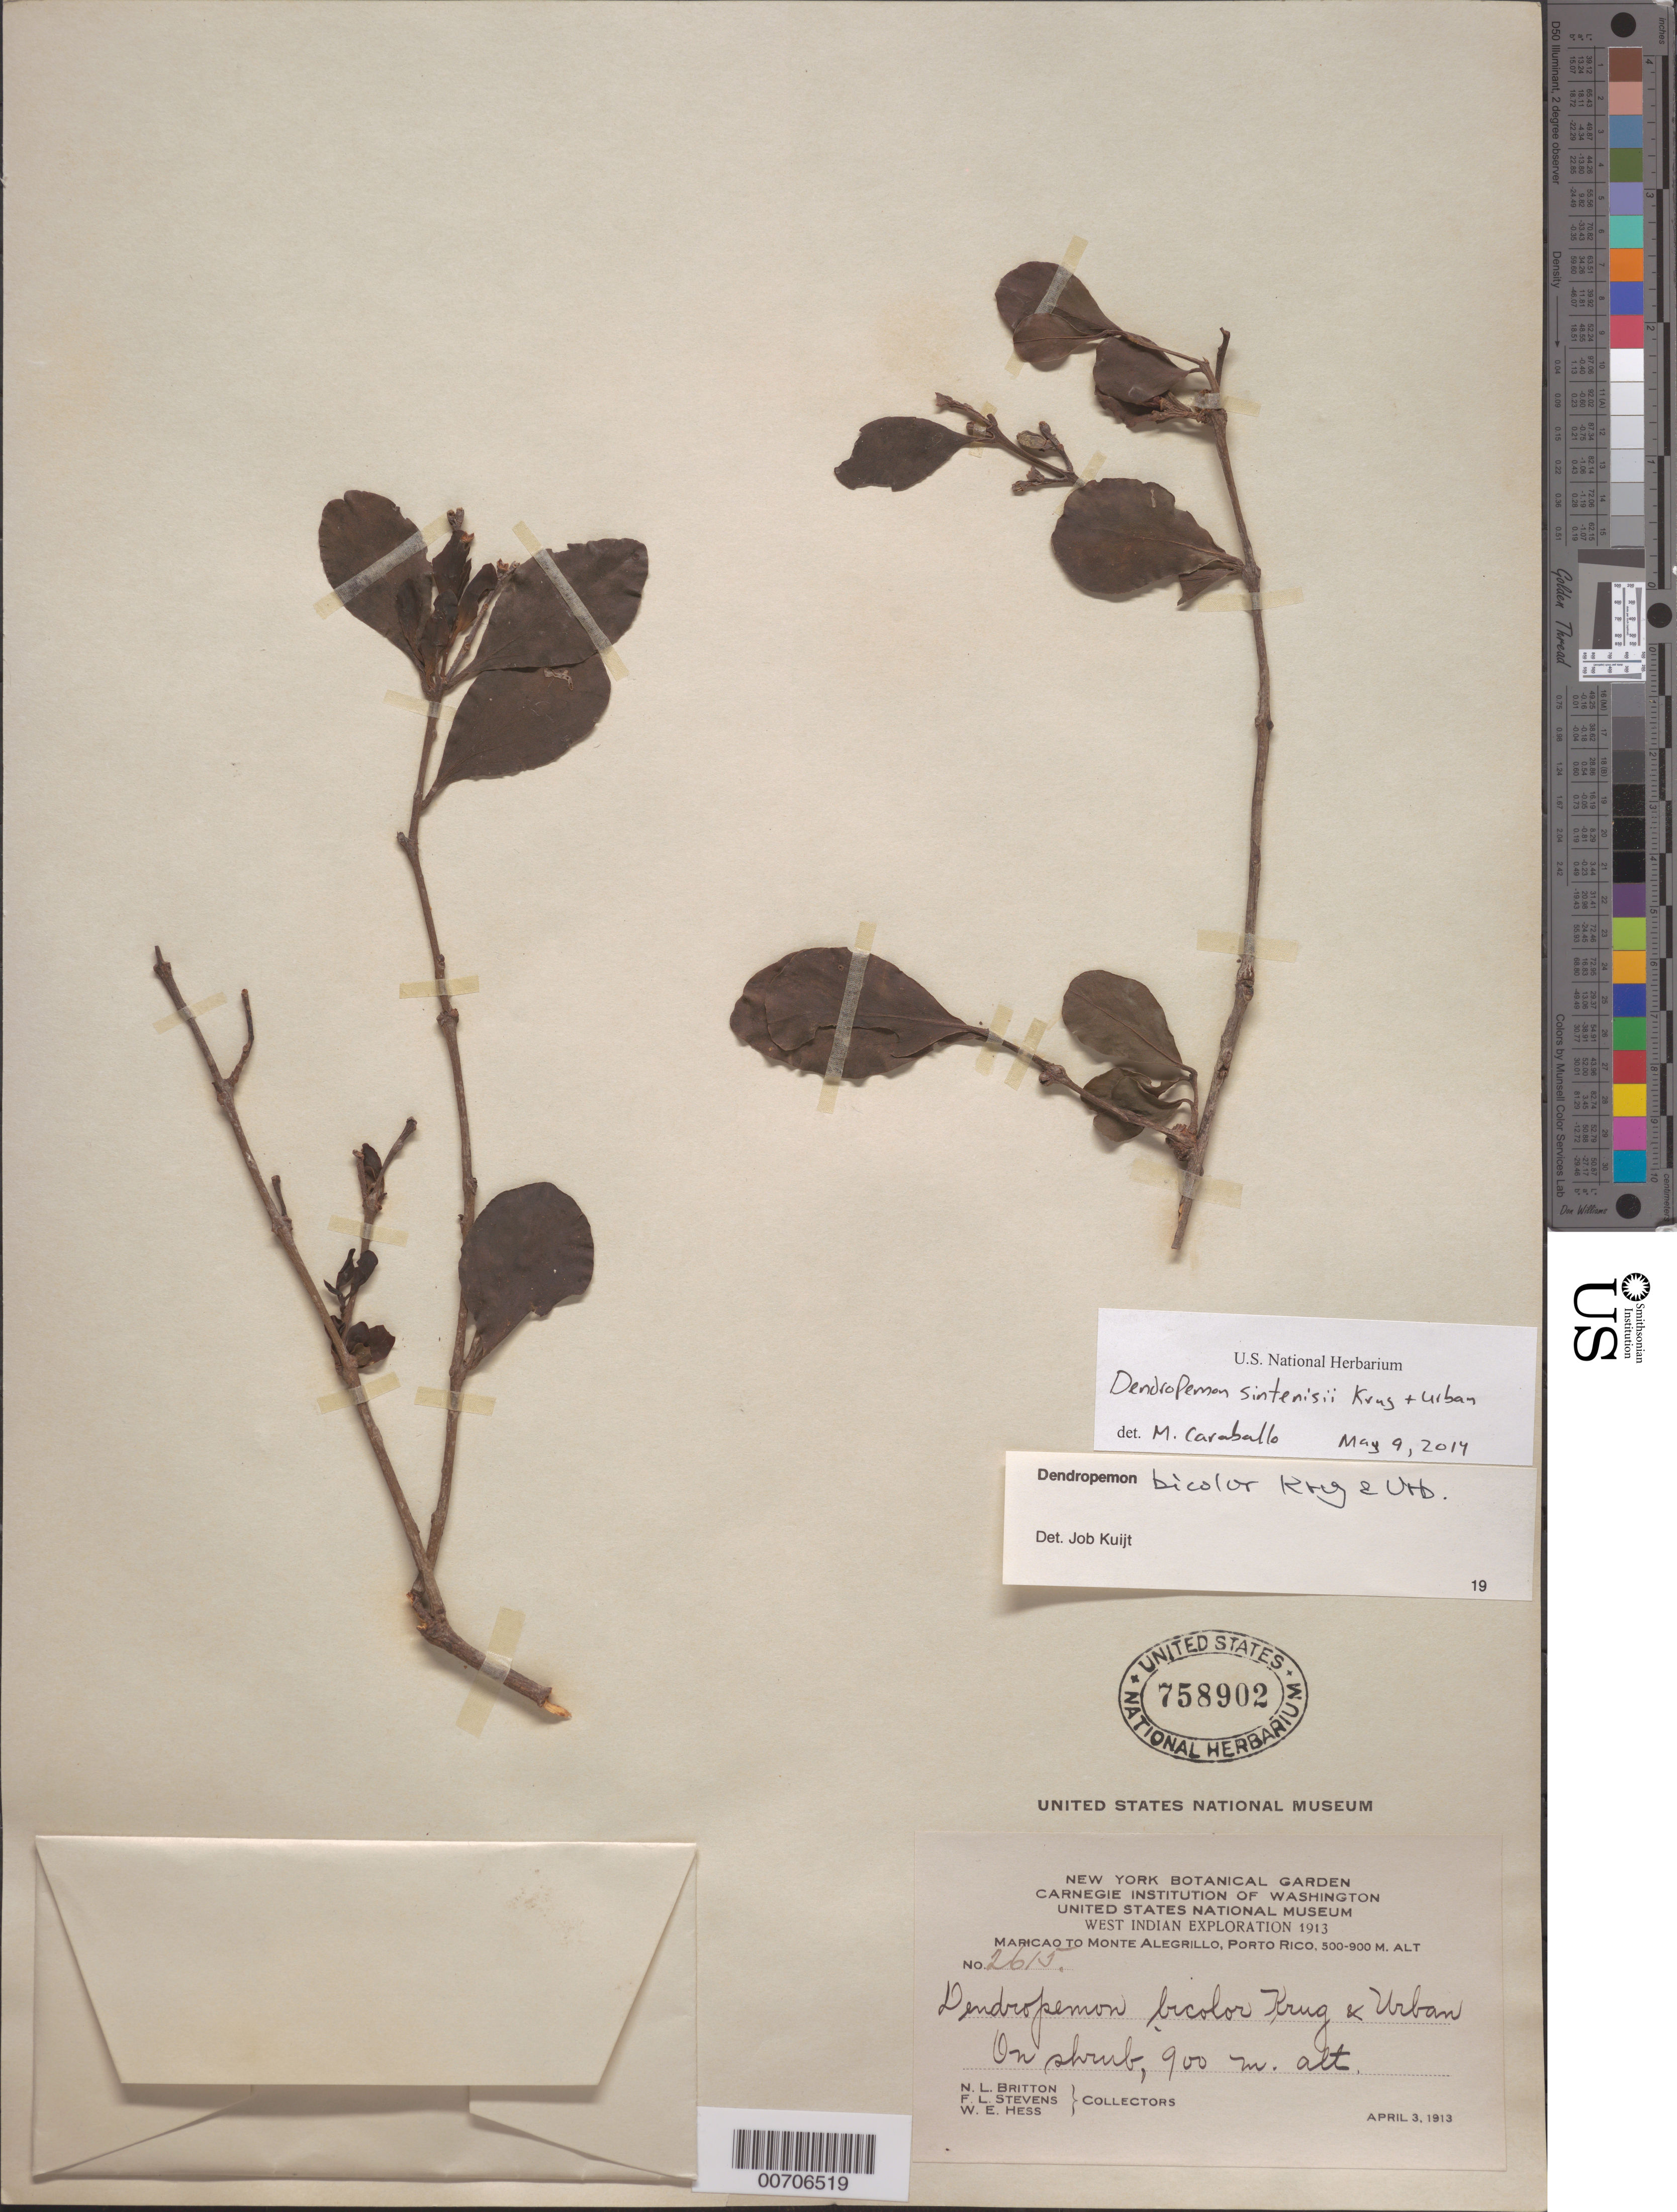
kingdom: Plantae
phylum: Tracheophyta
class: Magnoliopsida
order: Santalales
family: Loranthaceae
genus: Dendropemon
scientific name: Dendropemon sintenisii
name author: Krug & Urb.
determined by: Caraballo-Ortiz, Marcos A., (MISS), University of Mississippi (UNITED STATES)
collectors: N. Britton, F. L. Stevens & W. Hess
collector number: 2615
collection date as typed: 03 Apr 1913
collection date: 1913-04-03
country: Puerto Rico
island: Greater Antilles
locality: Maricao to Monte Alegrillo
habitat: On shrub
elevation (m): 500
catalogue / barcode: US 758902